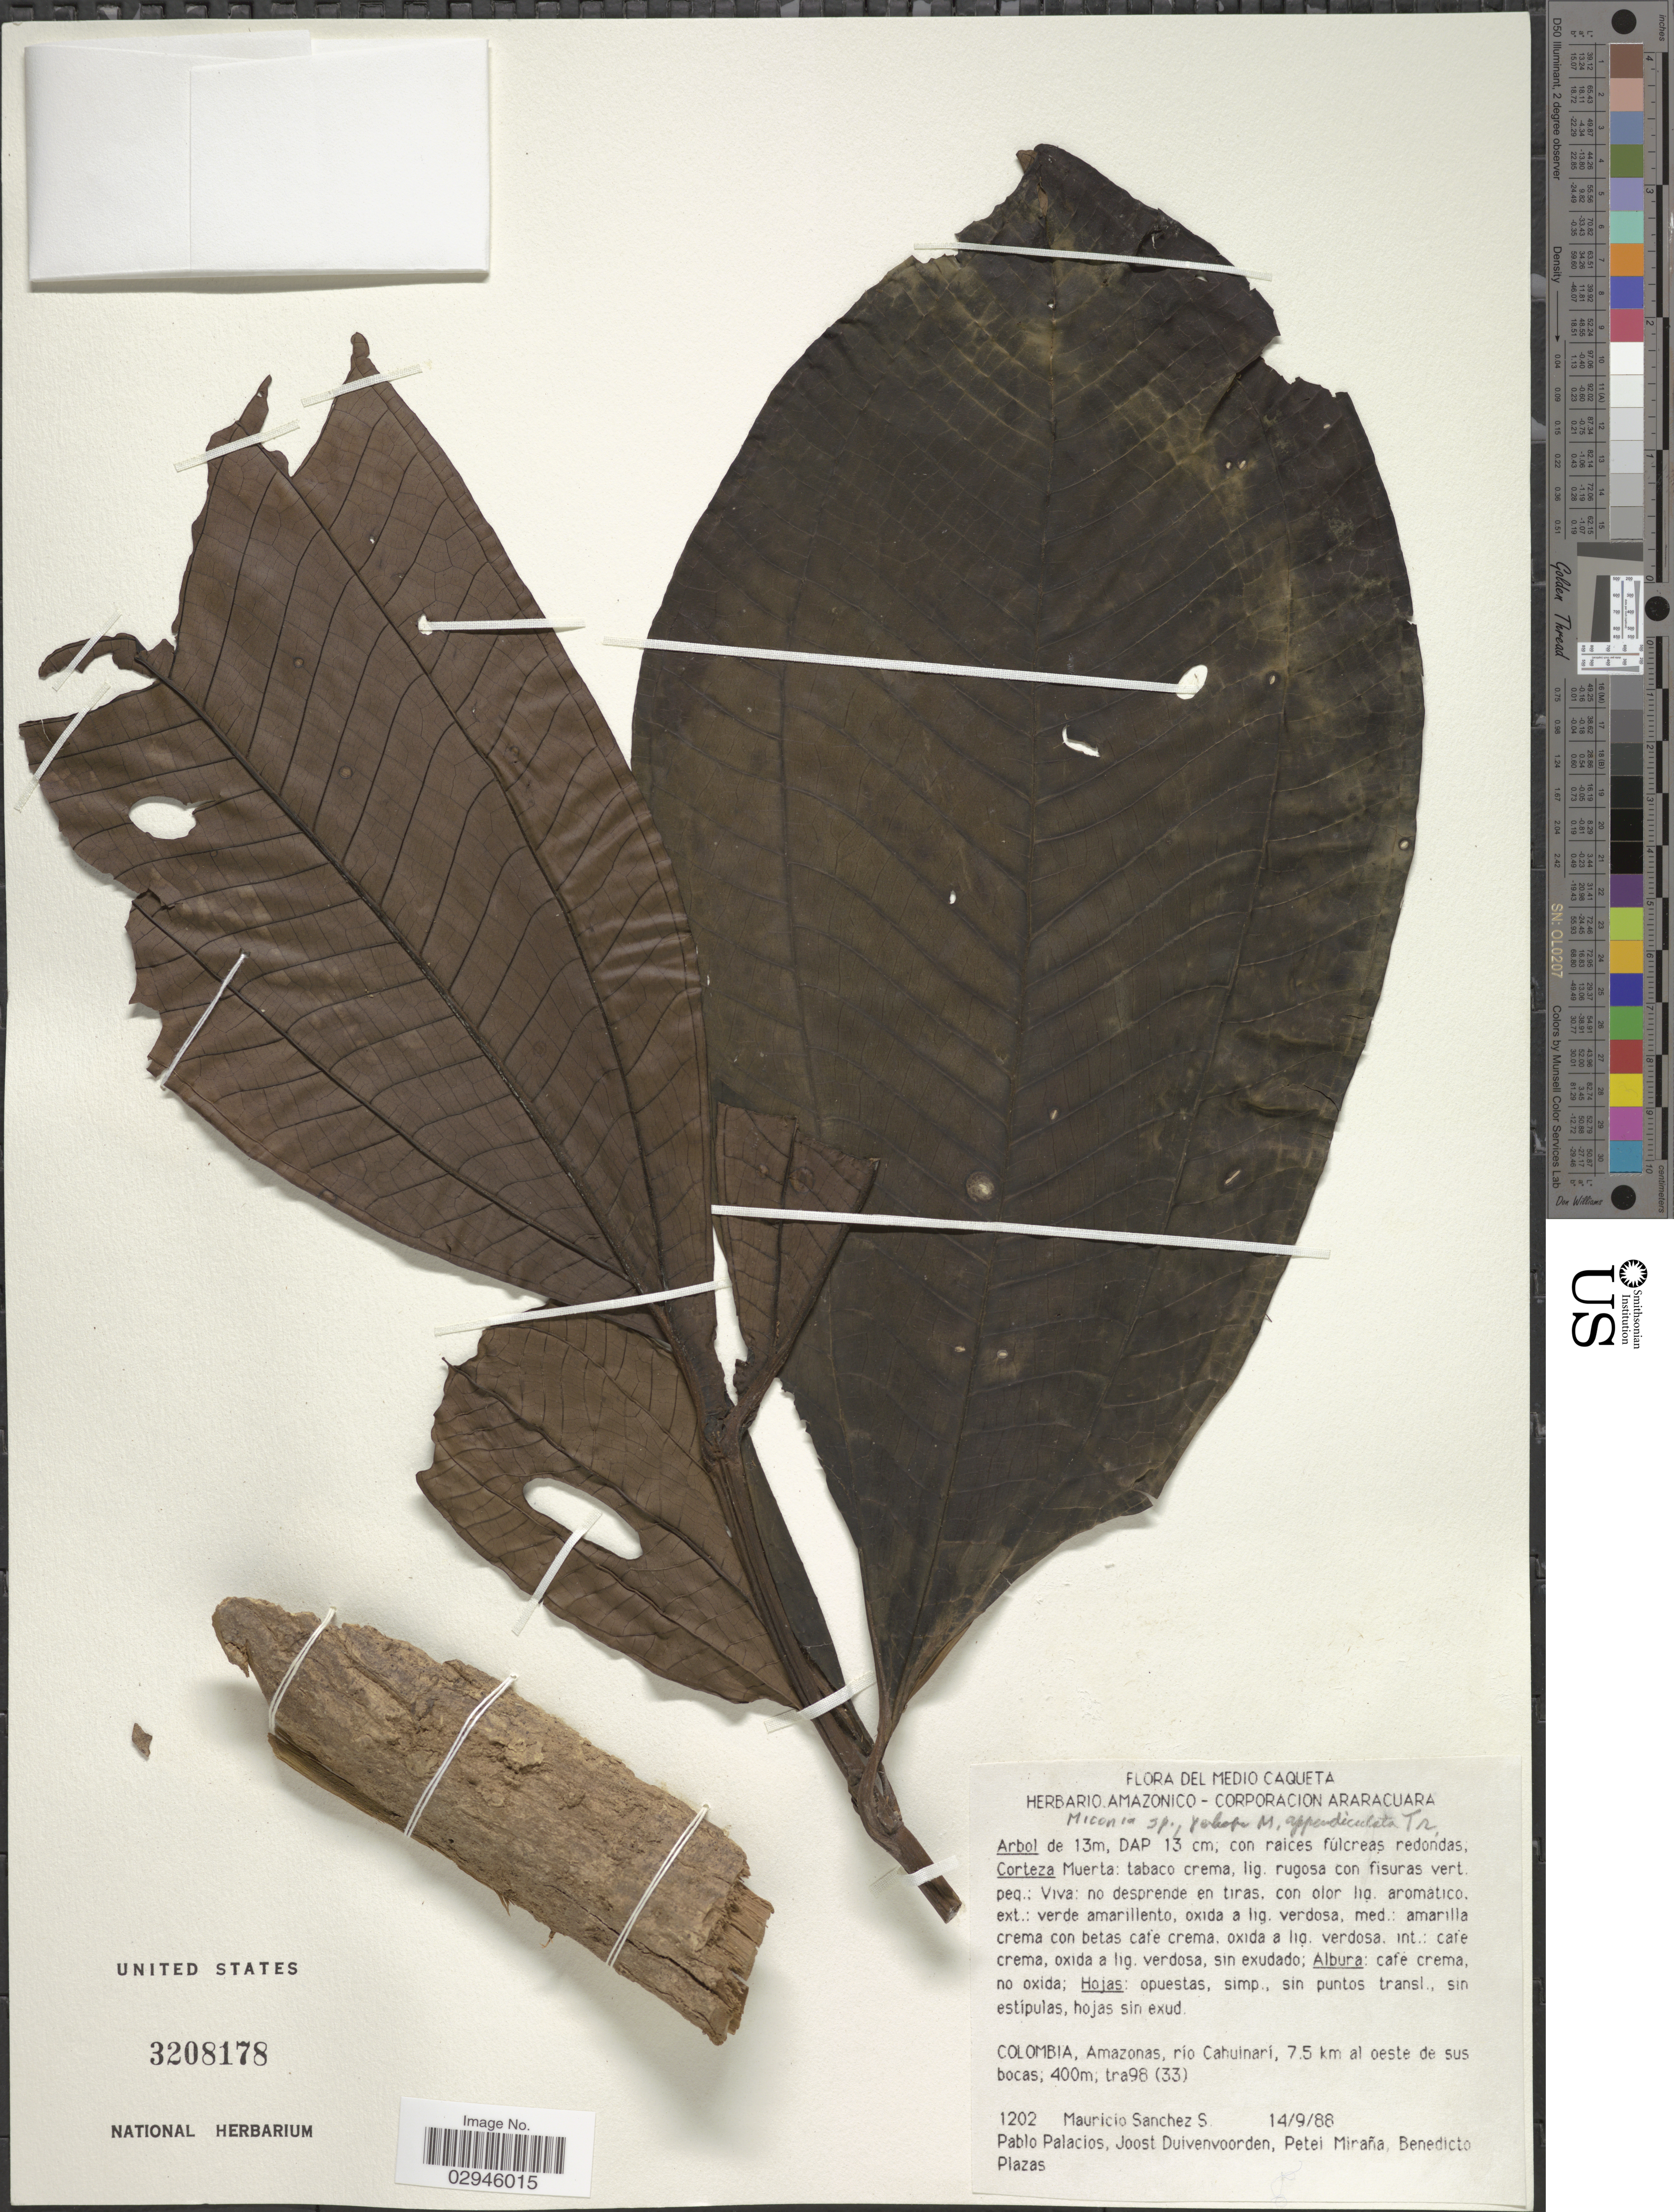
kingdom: Plantae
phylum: Tracheophyta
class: Magnoliopsida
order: Myrtales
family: Melastomataceae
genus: Miconia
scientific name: Miconia sp.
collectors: M. Sanchez S., P. Palacios, J. Duivenvoorden, P. Miraña & B. Plazas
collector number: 1202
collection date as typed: Transcribed d/m/y: 14/9/88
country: Colombia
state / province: Amazônas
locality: Río Cahuinarí, 7.5 km al oeste de sus bocas.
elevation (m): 400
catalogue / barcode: US 3208178